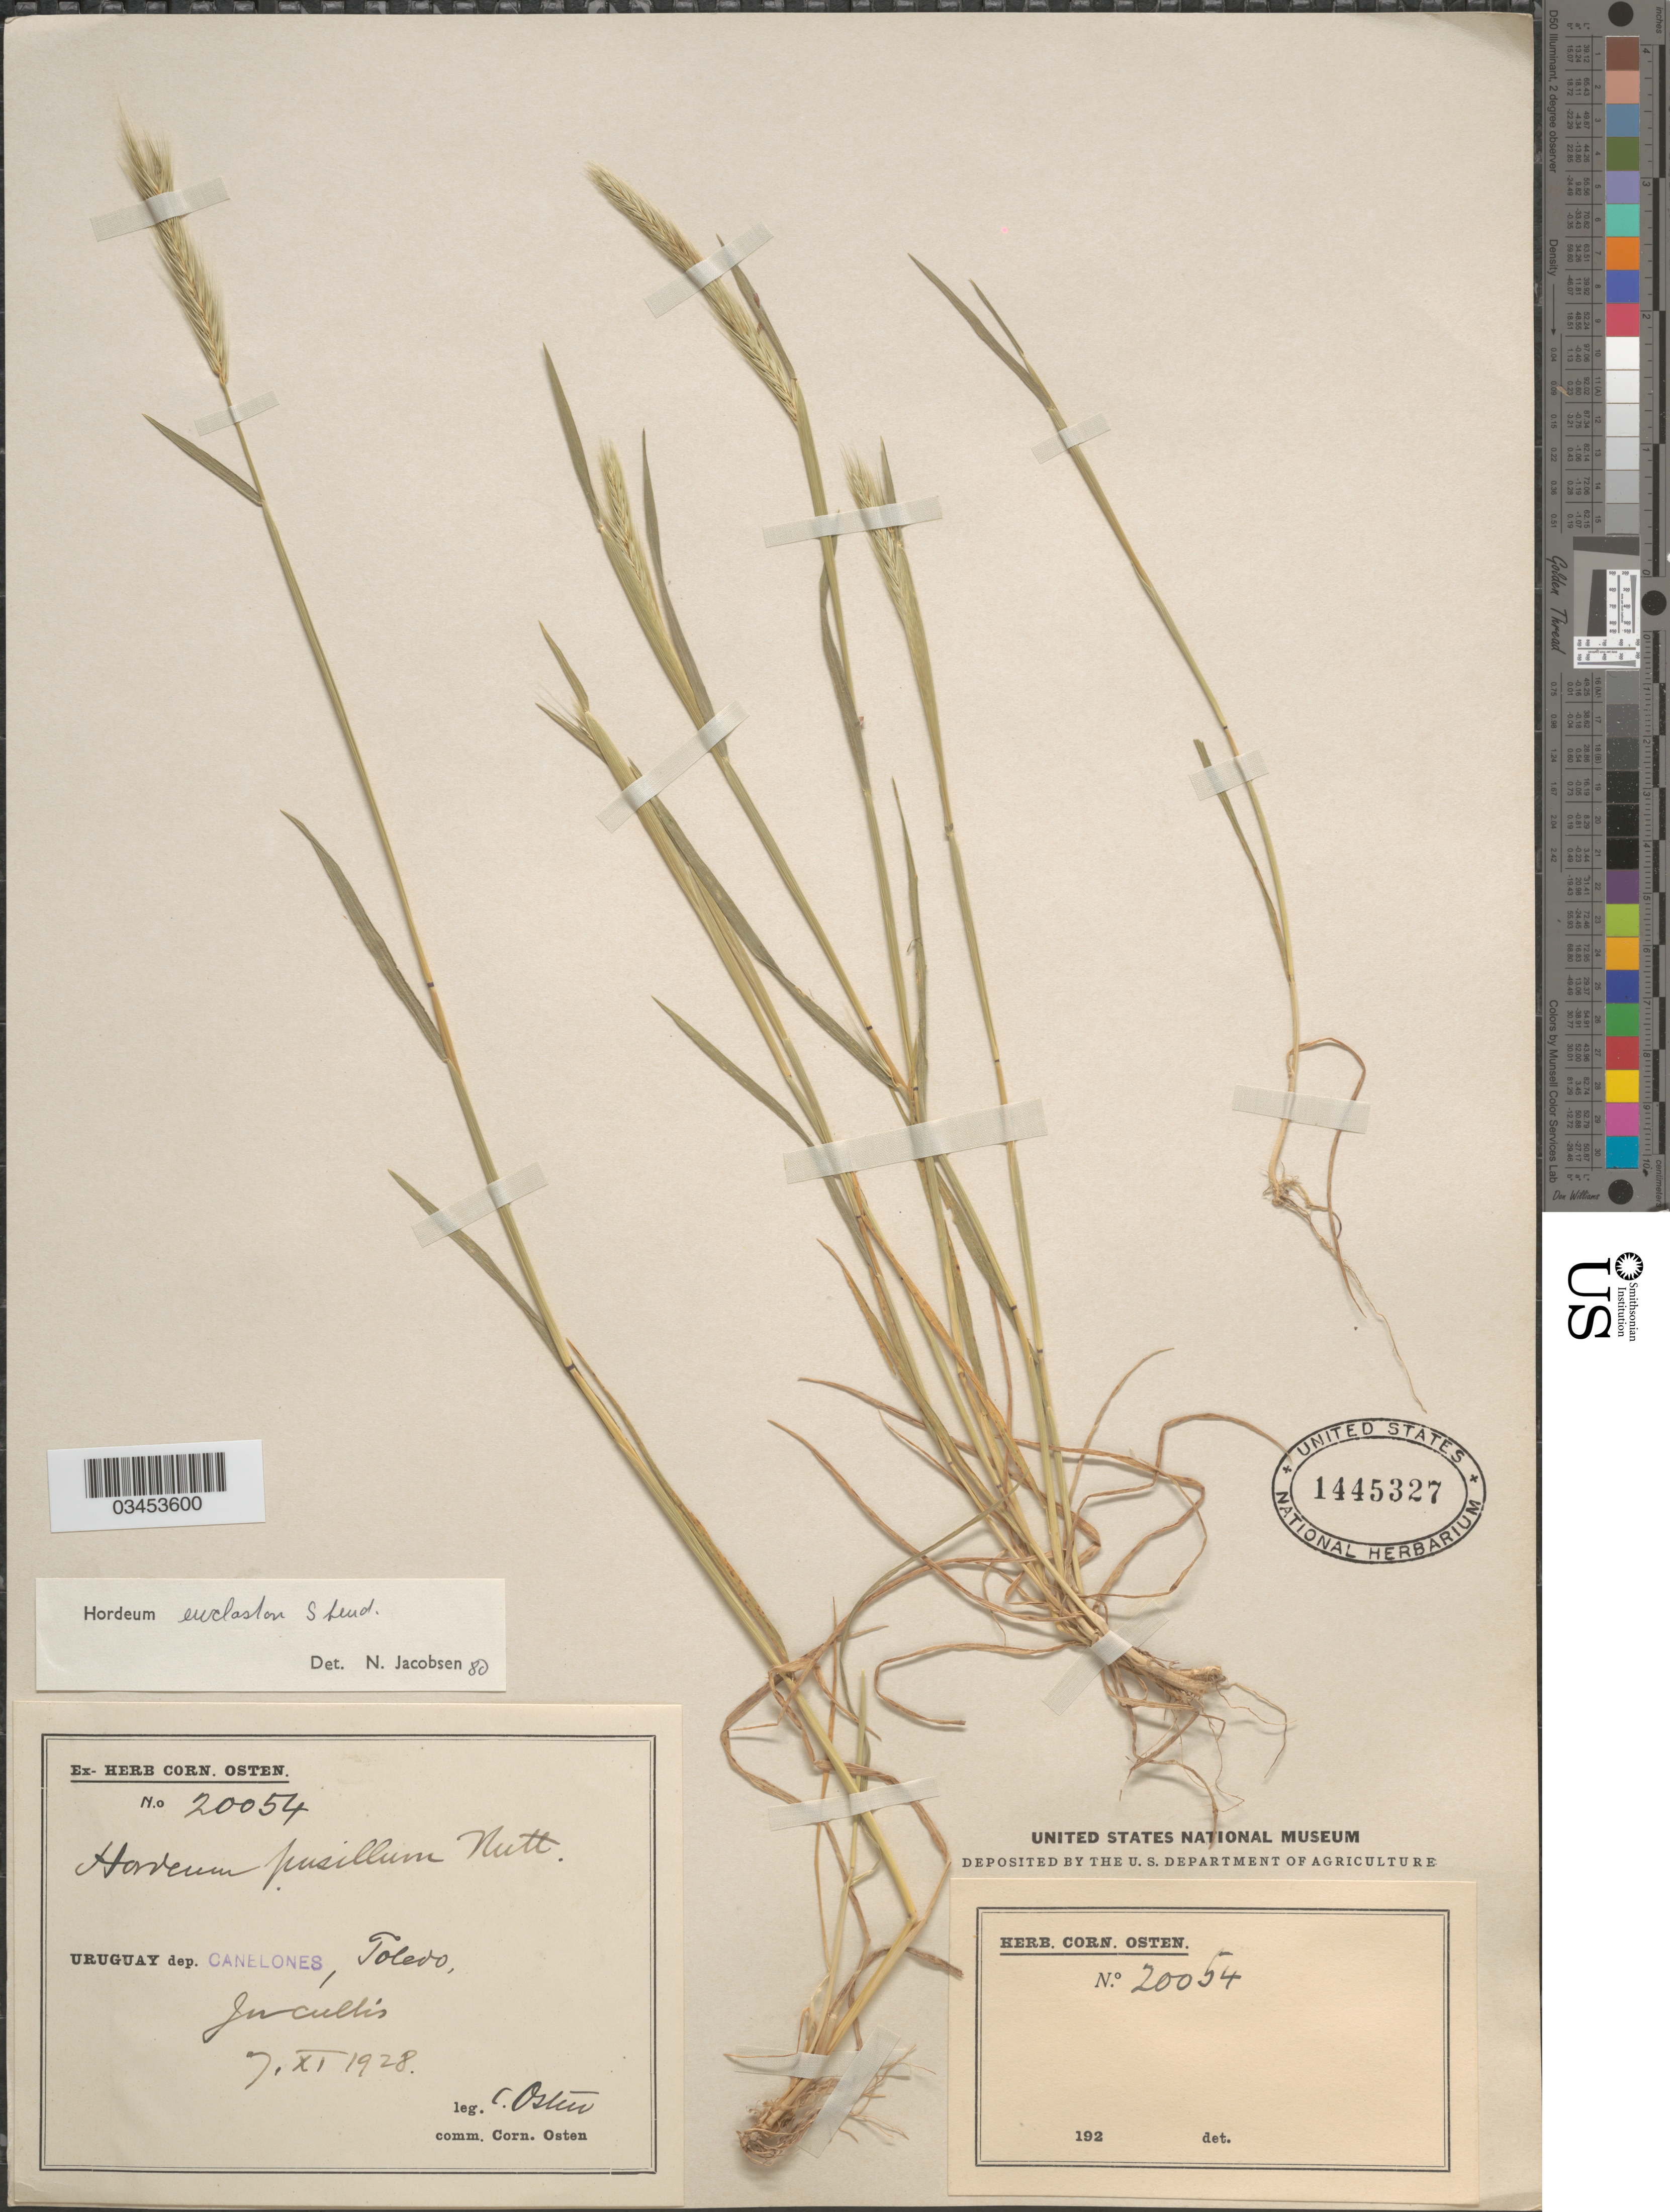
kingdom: Plantae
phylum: Tracheophyta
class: Liliopsida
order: Poales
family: Poaceae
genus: Hordeum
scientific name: Hordeum euclaston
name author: Steud.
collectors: C. Osten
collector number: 20054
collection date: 1928-11-07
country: Uruguay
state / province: Canelones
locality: Dep. Canelones, Toledo, Incultis.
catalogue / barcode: US 1445327